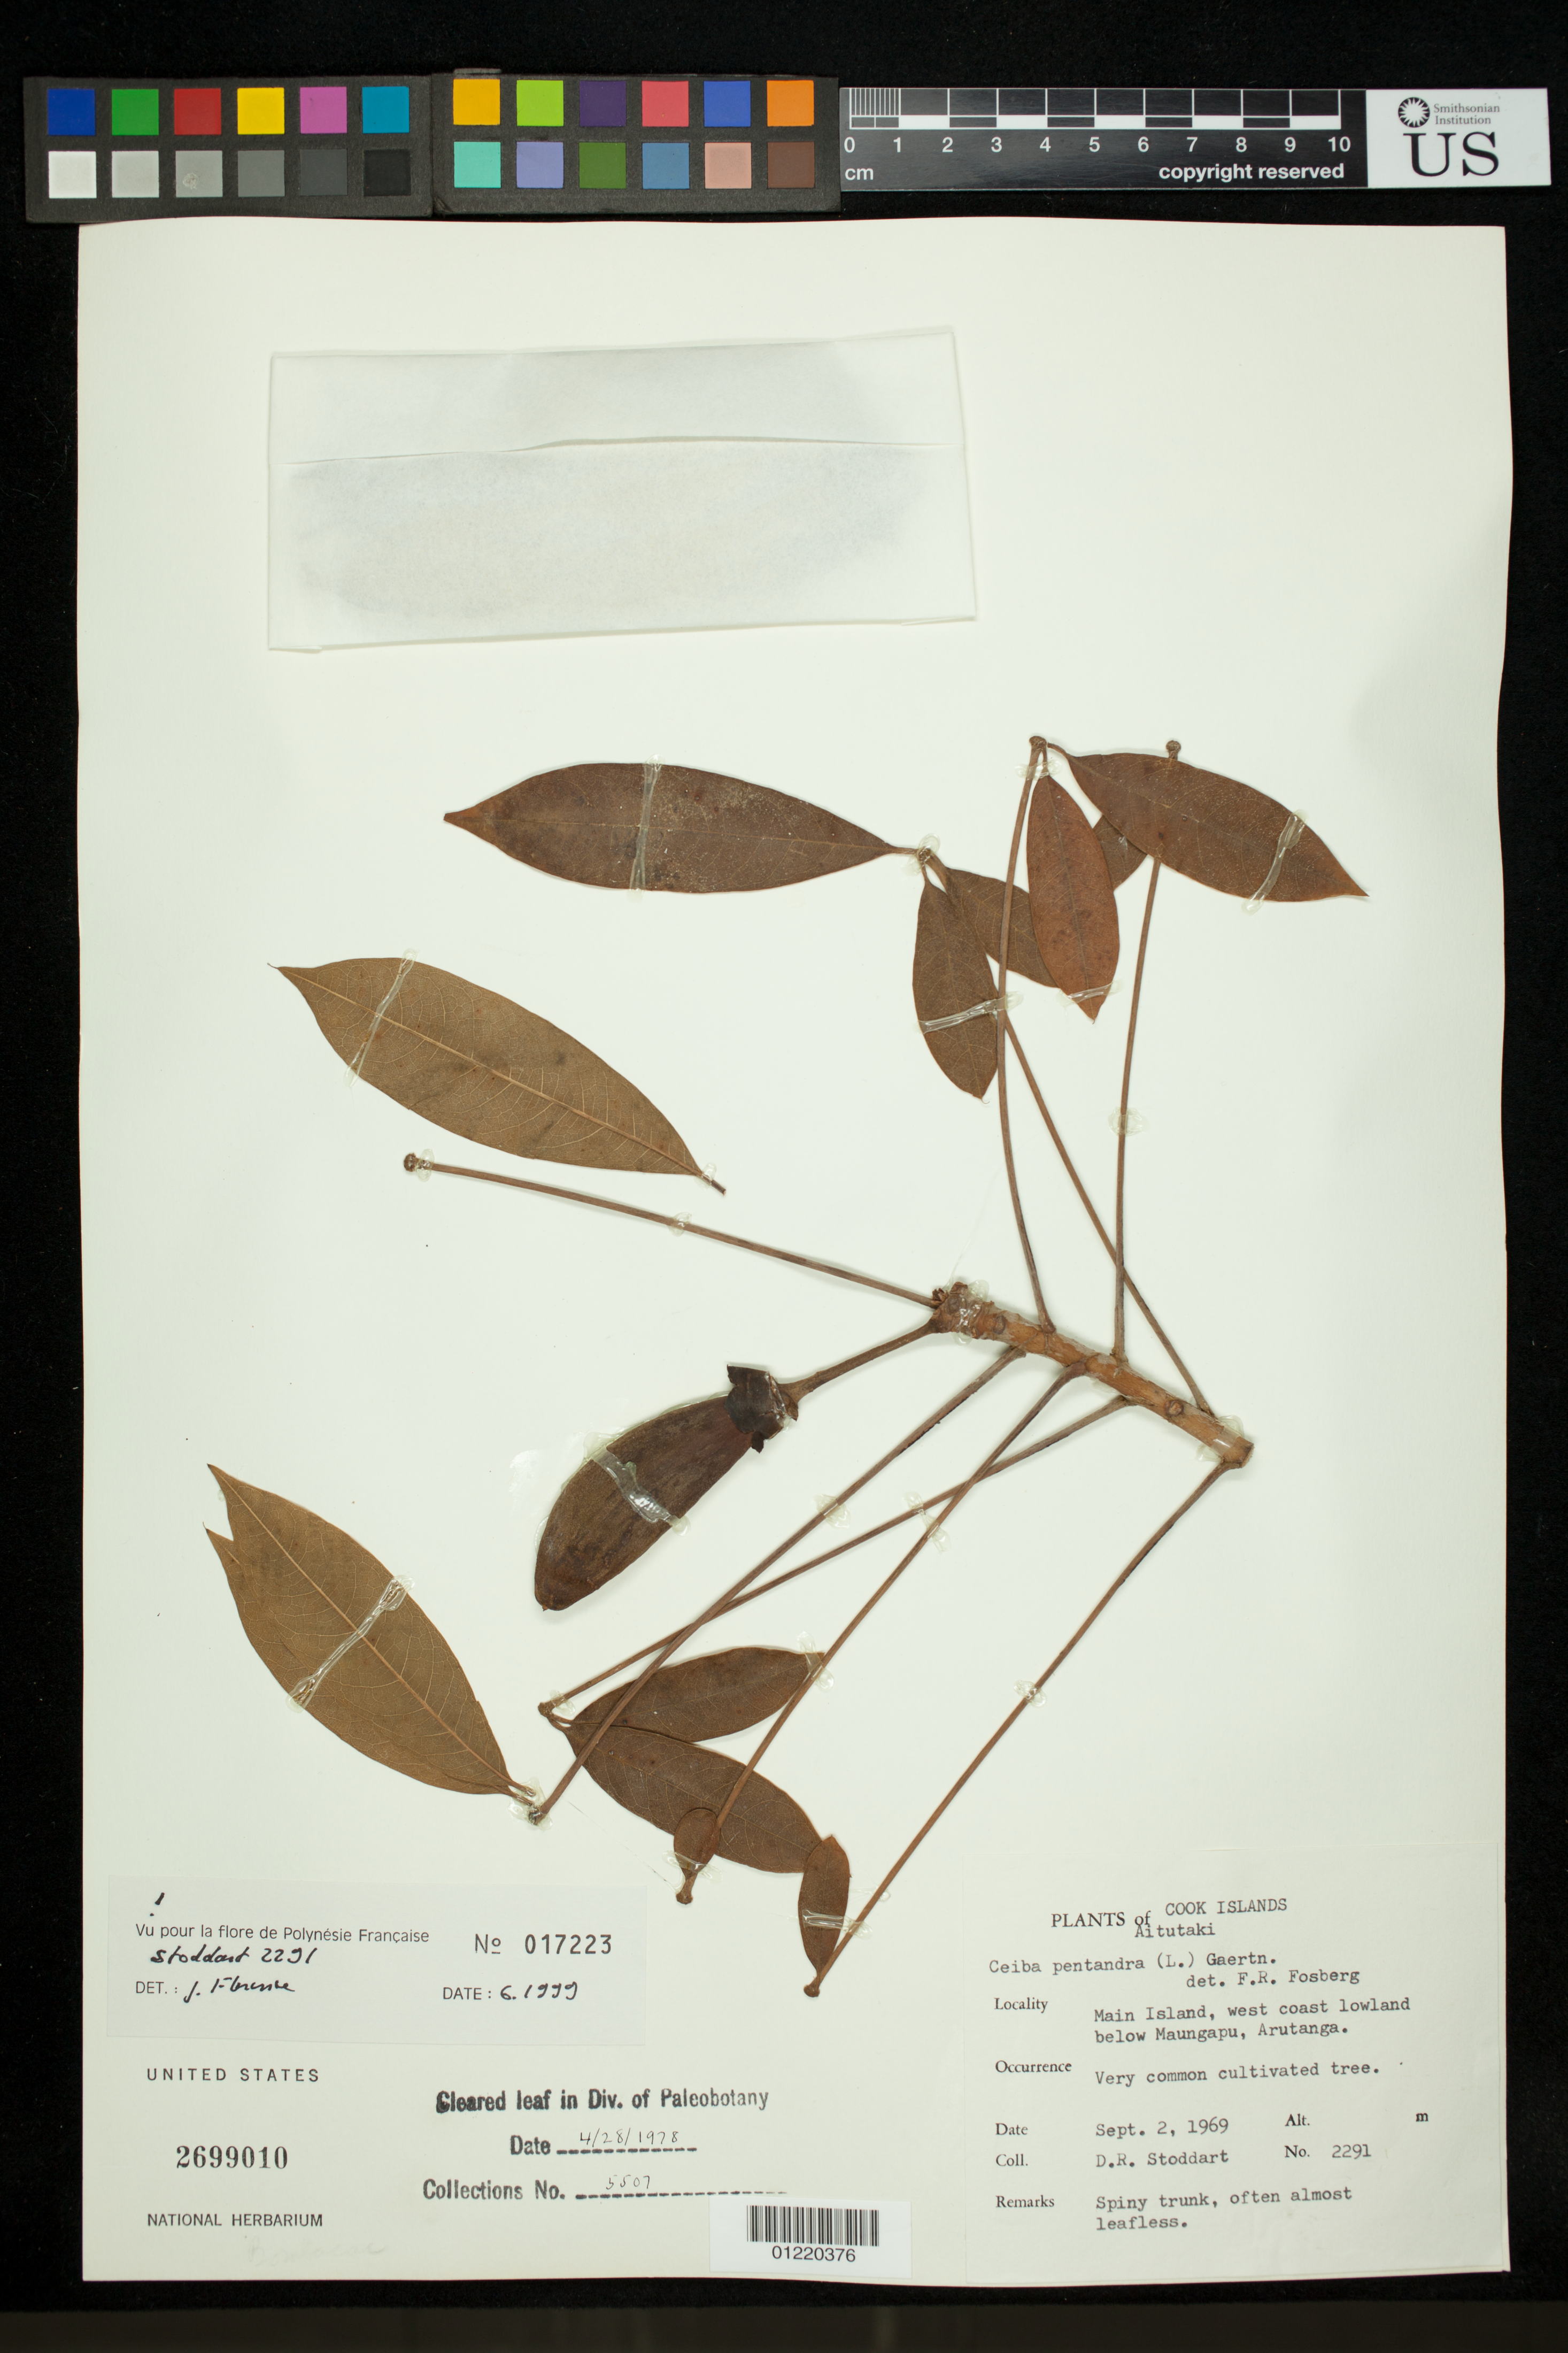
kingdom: Plantae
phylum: Tracheophyta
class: Magnoliopsida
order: Malvales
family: Malvaceae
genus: Ceiba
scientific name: Ceiba pentandra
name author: (L.) Gaertn.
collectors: D. R. Stoddart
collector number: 2291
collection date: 1969-02-09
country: Cook Islands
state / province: Arutanga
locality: Main Island, west coast lowland below Maungapu, Arutanga.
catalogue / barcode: US 2699010